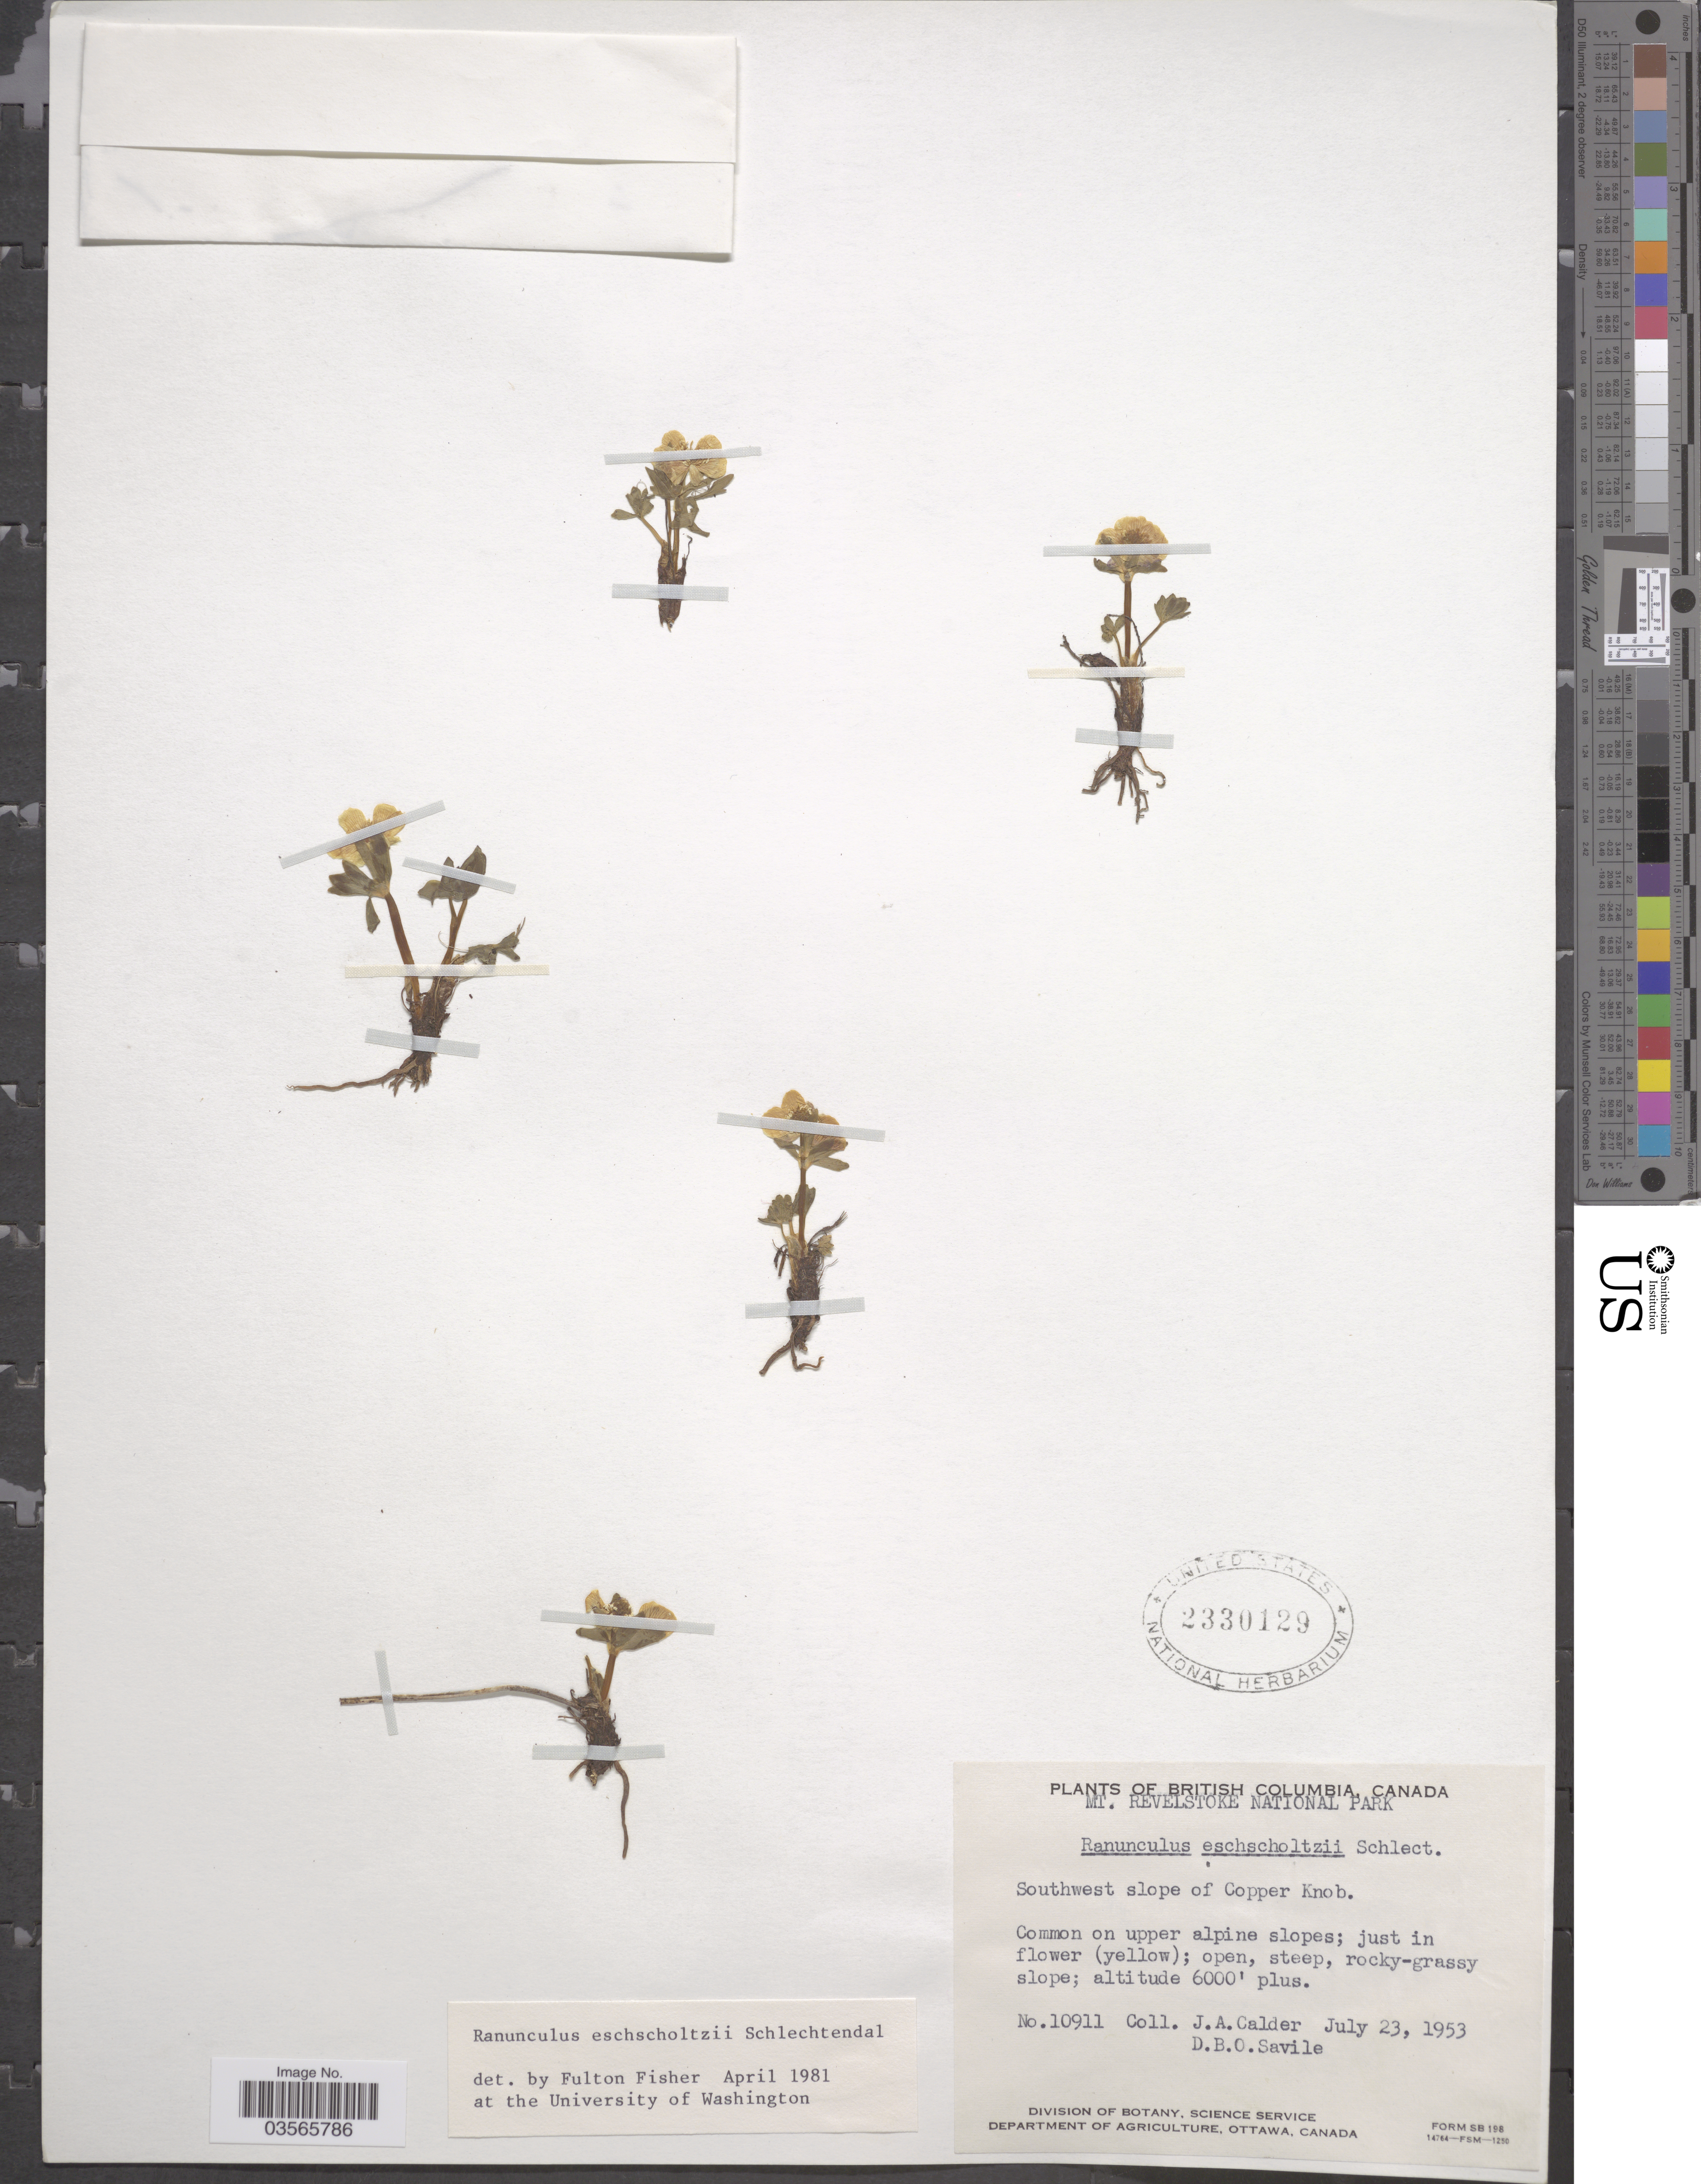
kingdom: Plantae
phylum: Tracheophyta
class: Magnoliopsida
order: Ranunculales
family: Ranunculaceae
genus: Ranunculus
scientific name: Ranunculus eschscholtzii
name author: Schltdl.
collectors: J. A. Calder & D. Savile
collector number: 10911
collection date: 1953-07-23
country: Canada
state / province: British Columbia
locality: Mt. Revelstoke National Park. Southwest slope of Copper Knob.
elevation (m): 1829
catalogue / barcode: US 2330129